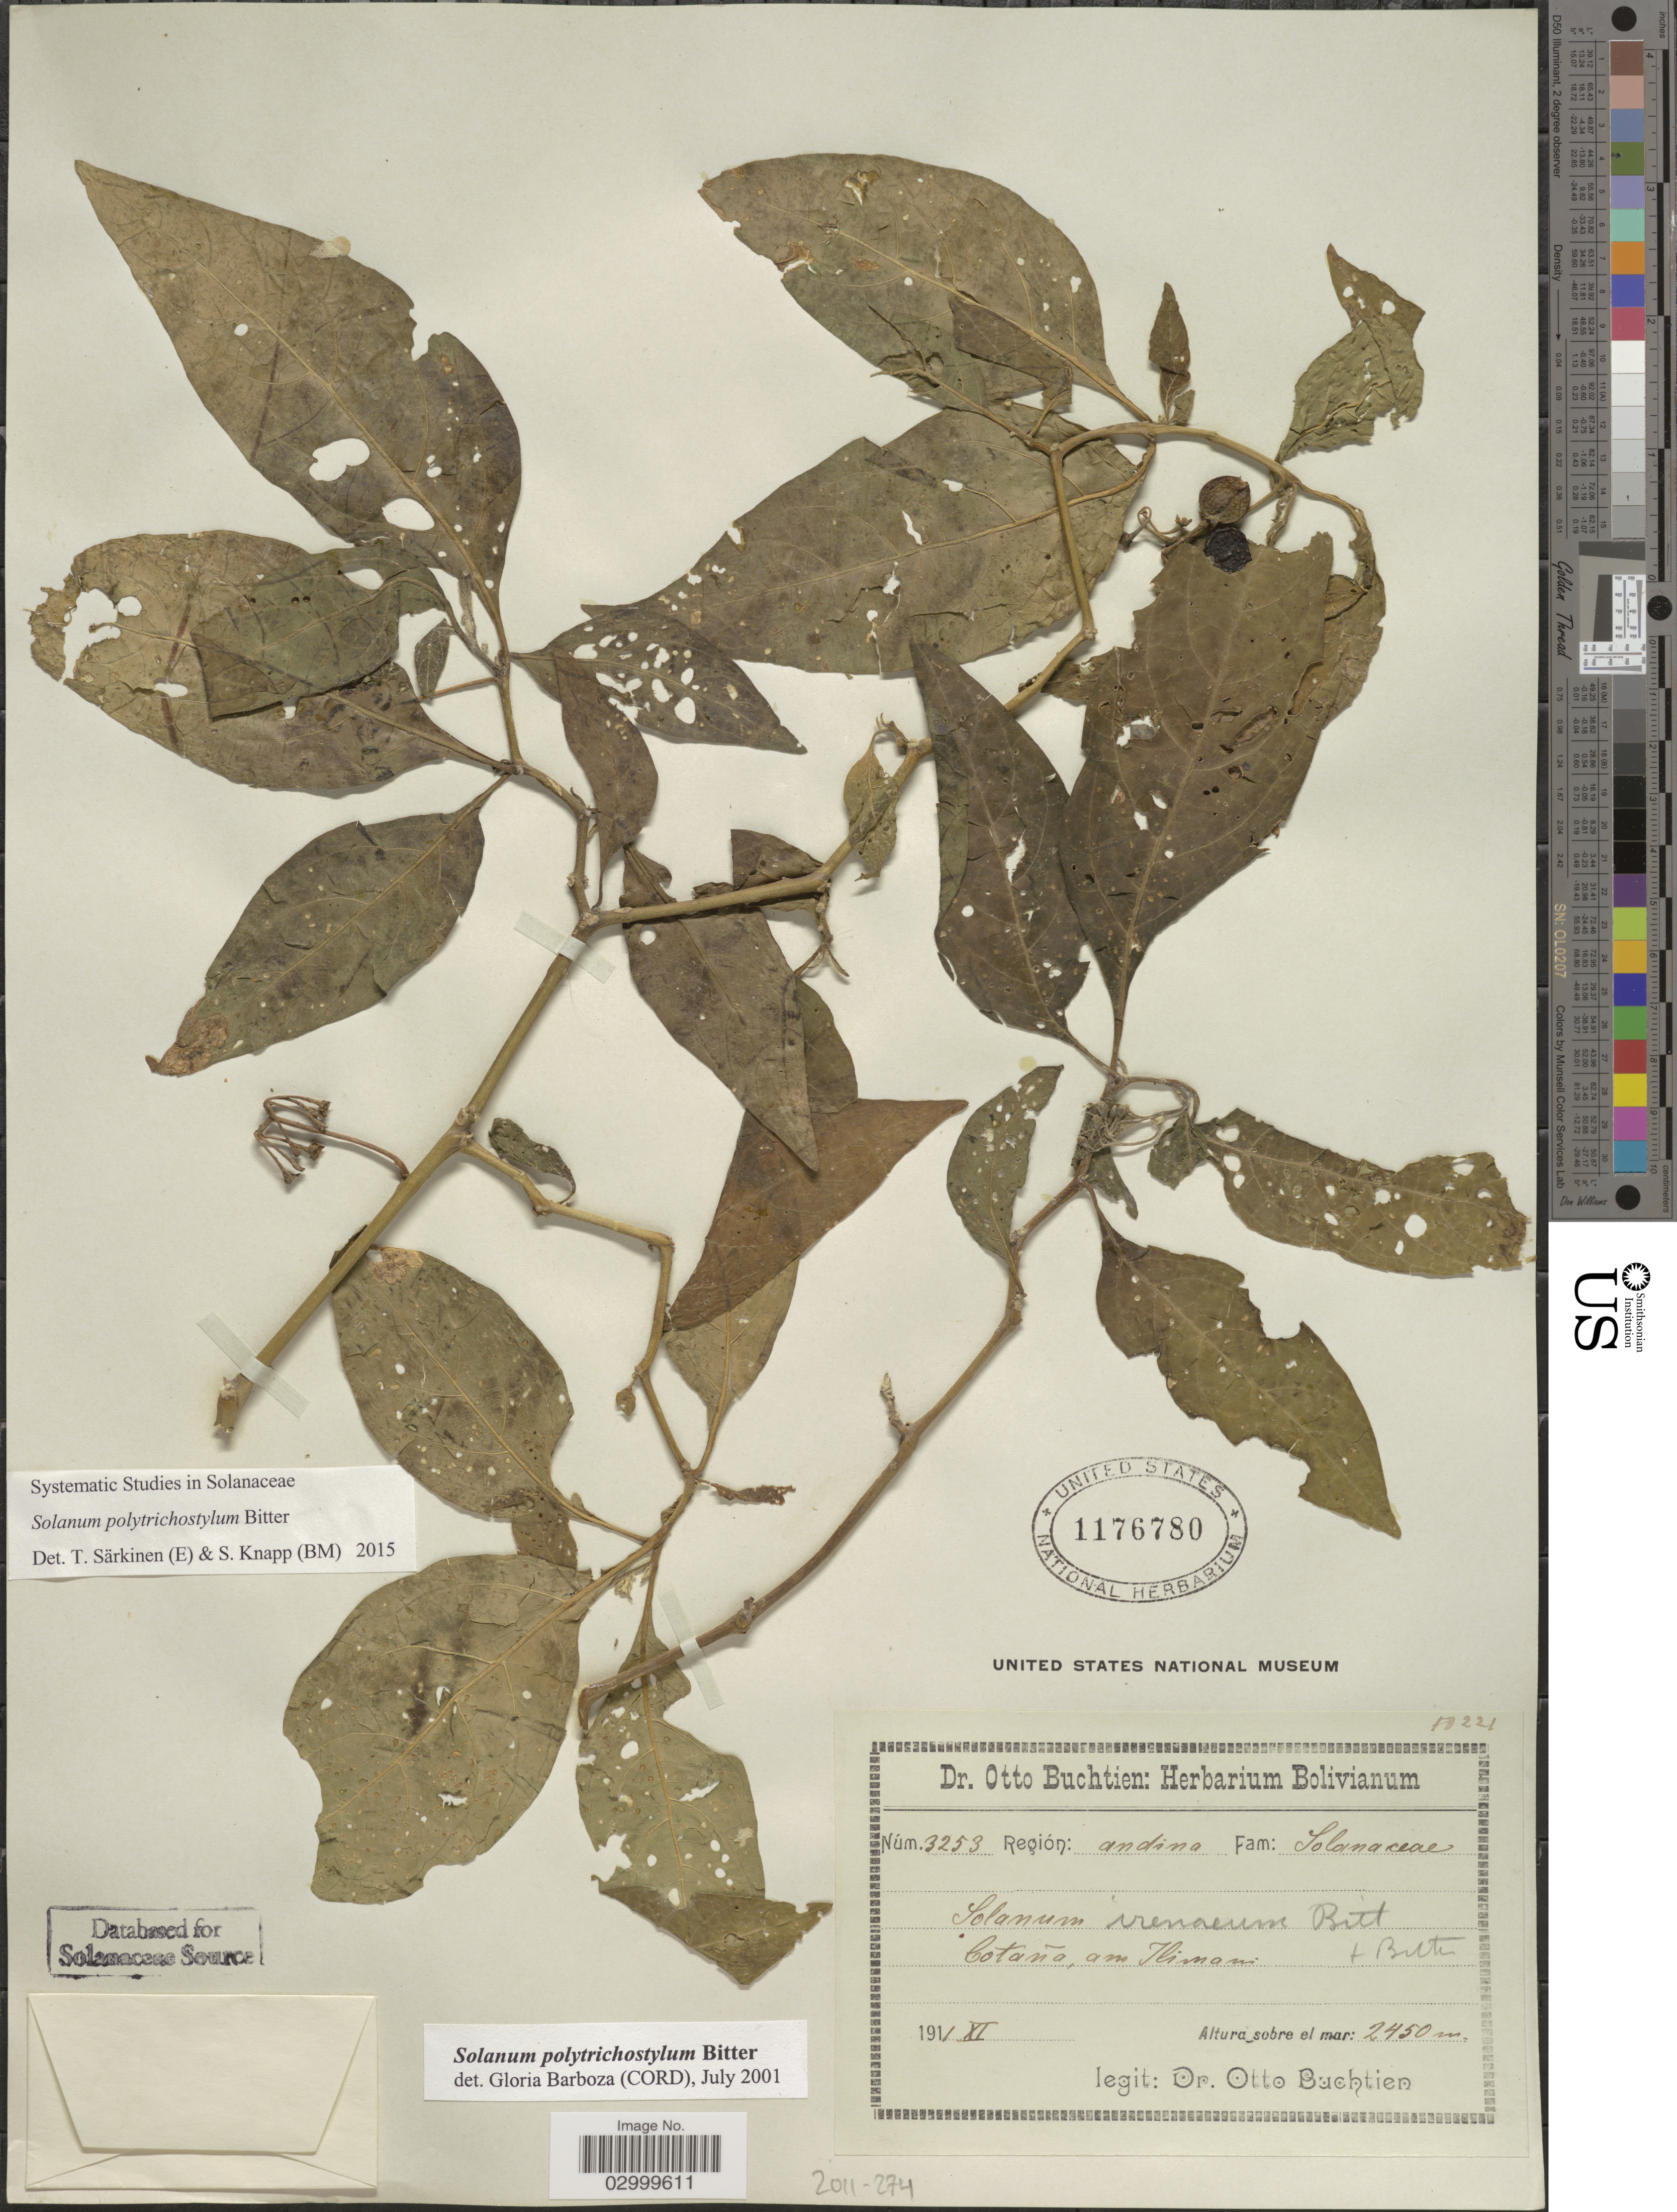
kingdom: Plantae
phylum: Tracheophyta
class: Magnoliopsida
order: Solanales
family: Solanaceae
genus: Solanum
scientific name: Solanum polytrichostylum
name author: Bitter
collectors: O. Buchtien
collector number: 3253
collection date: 1911-11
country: Bolivia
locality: Región: andina, Cotaña, am Ilimani.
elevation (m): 2450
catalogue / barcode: US 1176780